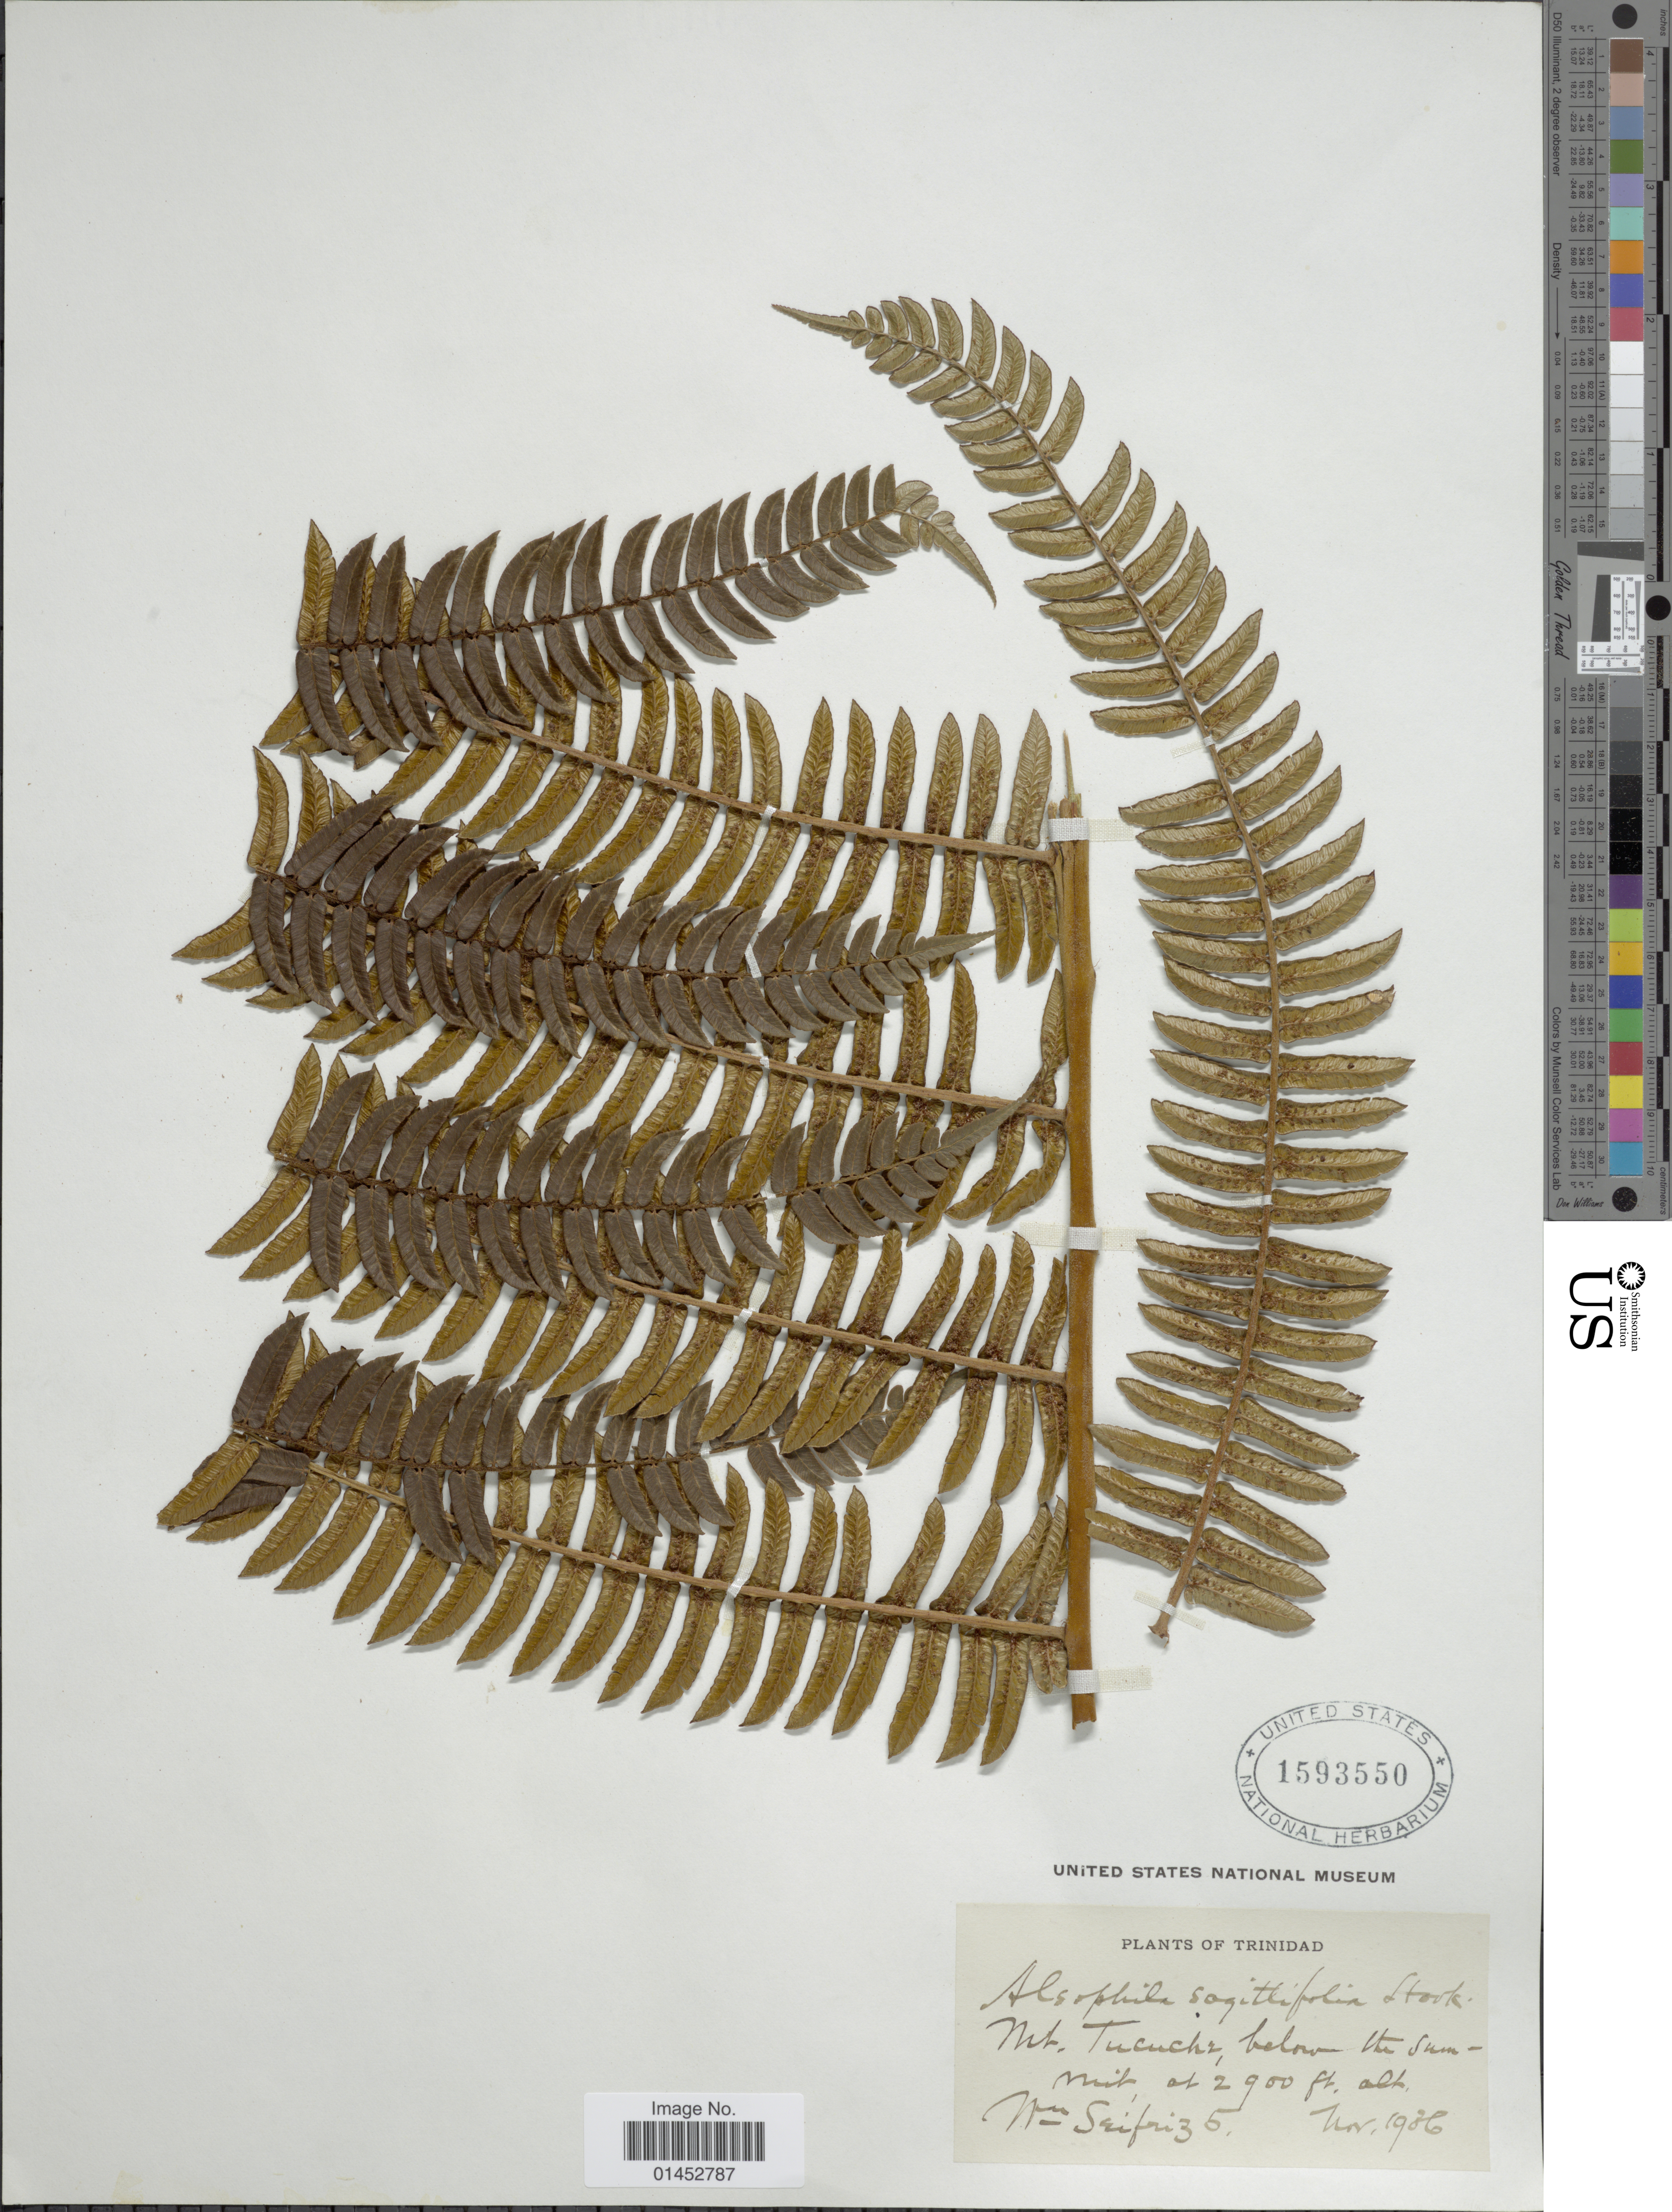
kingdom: Plantae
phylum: Tracheophyta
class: Polypodiopsida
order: Cyatheales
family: Cyatheaceae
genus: Cyathea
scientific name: Cyathea sagittifolia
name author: (Hook.) Domin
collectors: W. Seifriz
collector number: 3b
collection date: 1936-11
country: Trinidad and Tobago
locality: Trinidad, Mt Tuchuche, below the summit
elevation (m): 884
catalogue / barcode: US 1593550